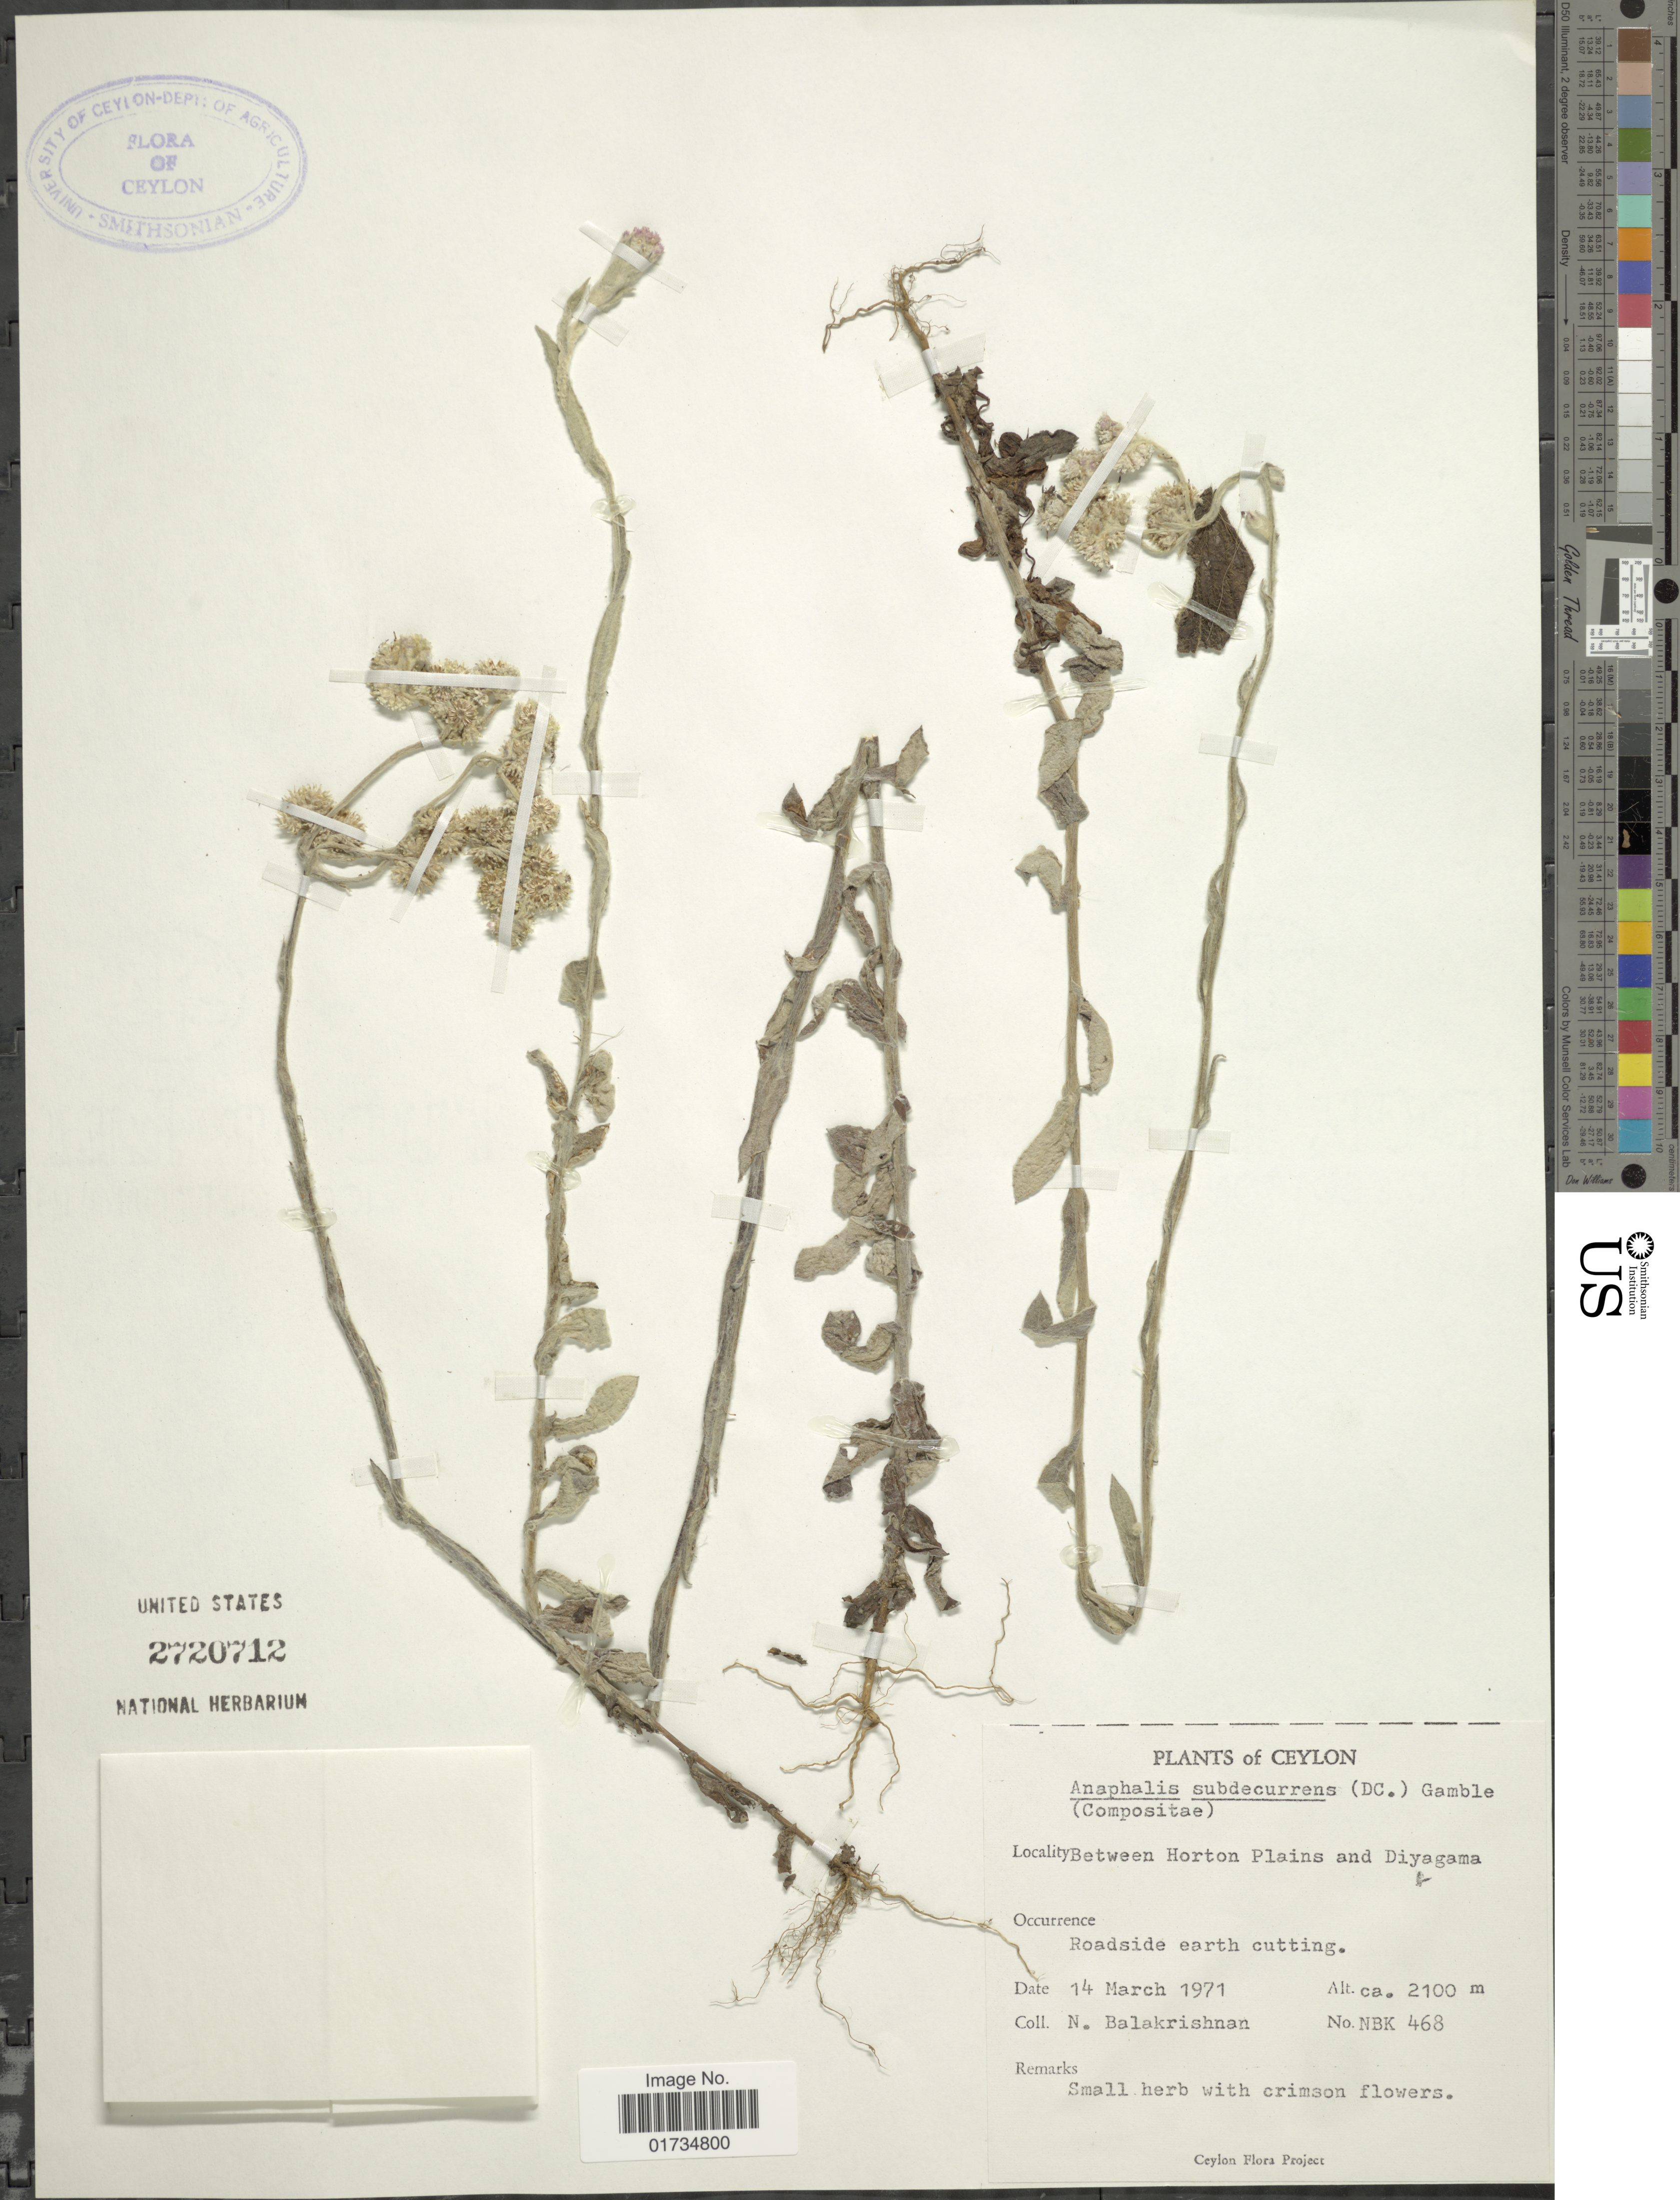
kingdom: Plantae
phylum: Tracheophyta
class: Magnoliopsida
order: Asterales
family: Asteraceae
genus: Anaphalis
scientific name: Anaphalis subdecurrens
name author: (DC.) Gamble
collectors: N. Balakrishnan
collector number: NBK 468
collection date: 1971-03-14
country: Sri Lanka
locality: Ceylon. Between horton Plains and Diyagama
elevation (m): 2100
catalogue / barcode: US 2720713